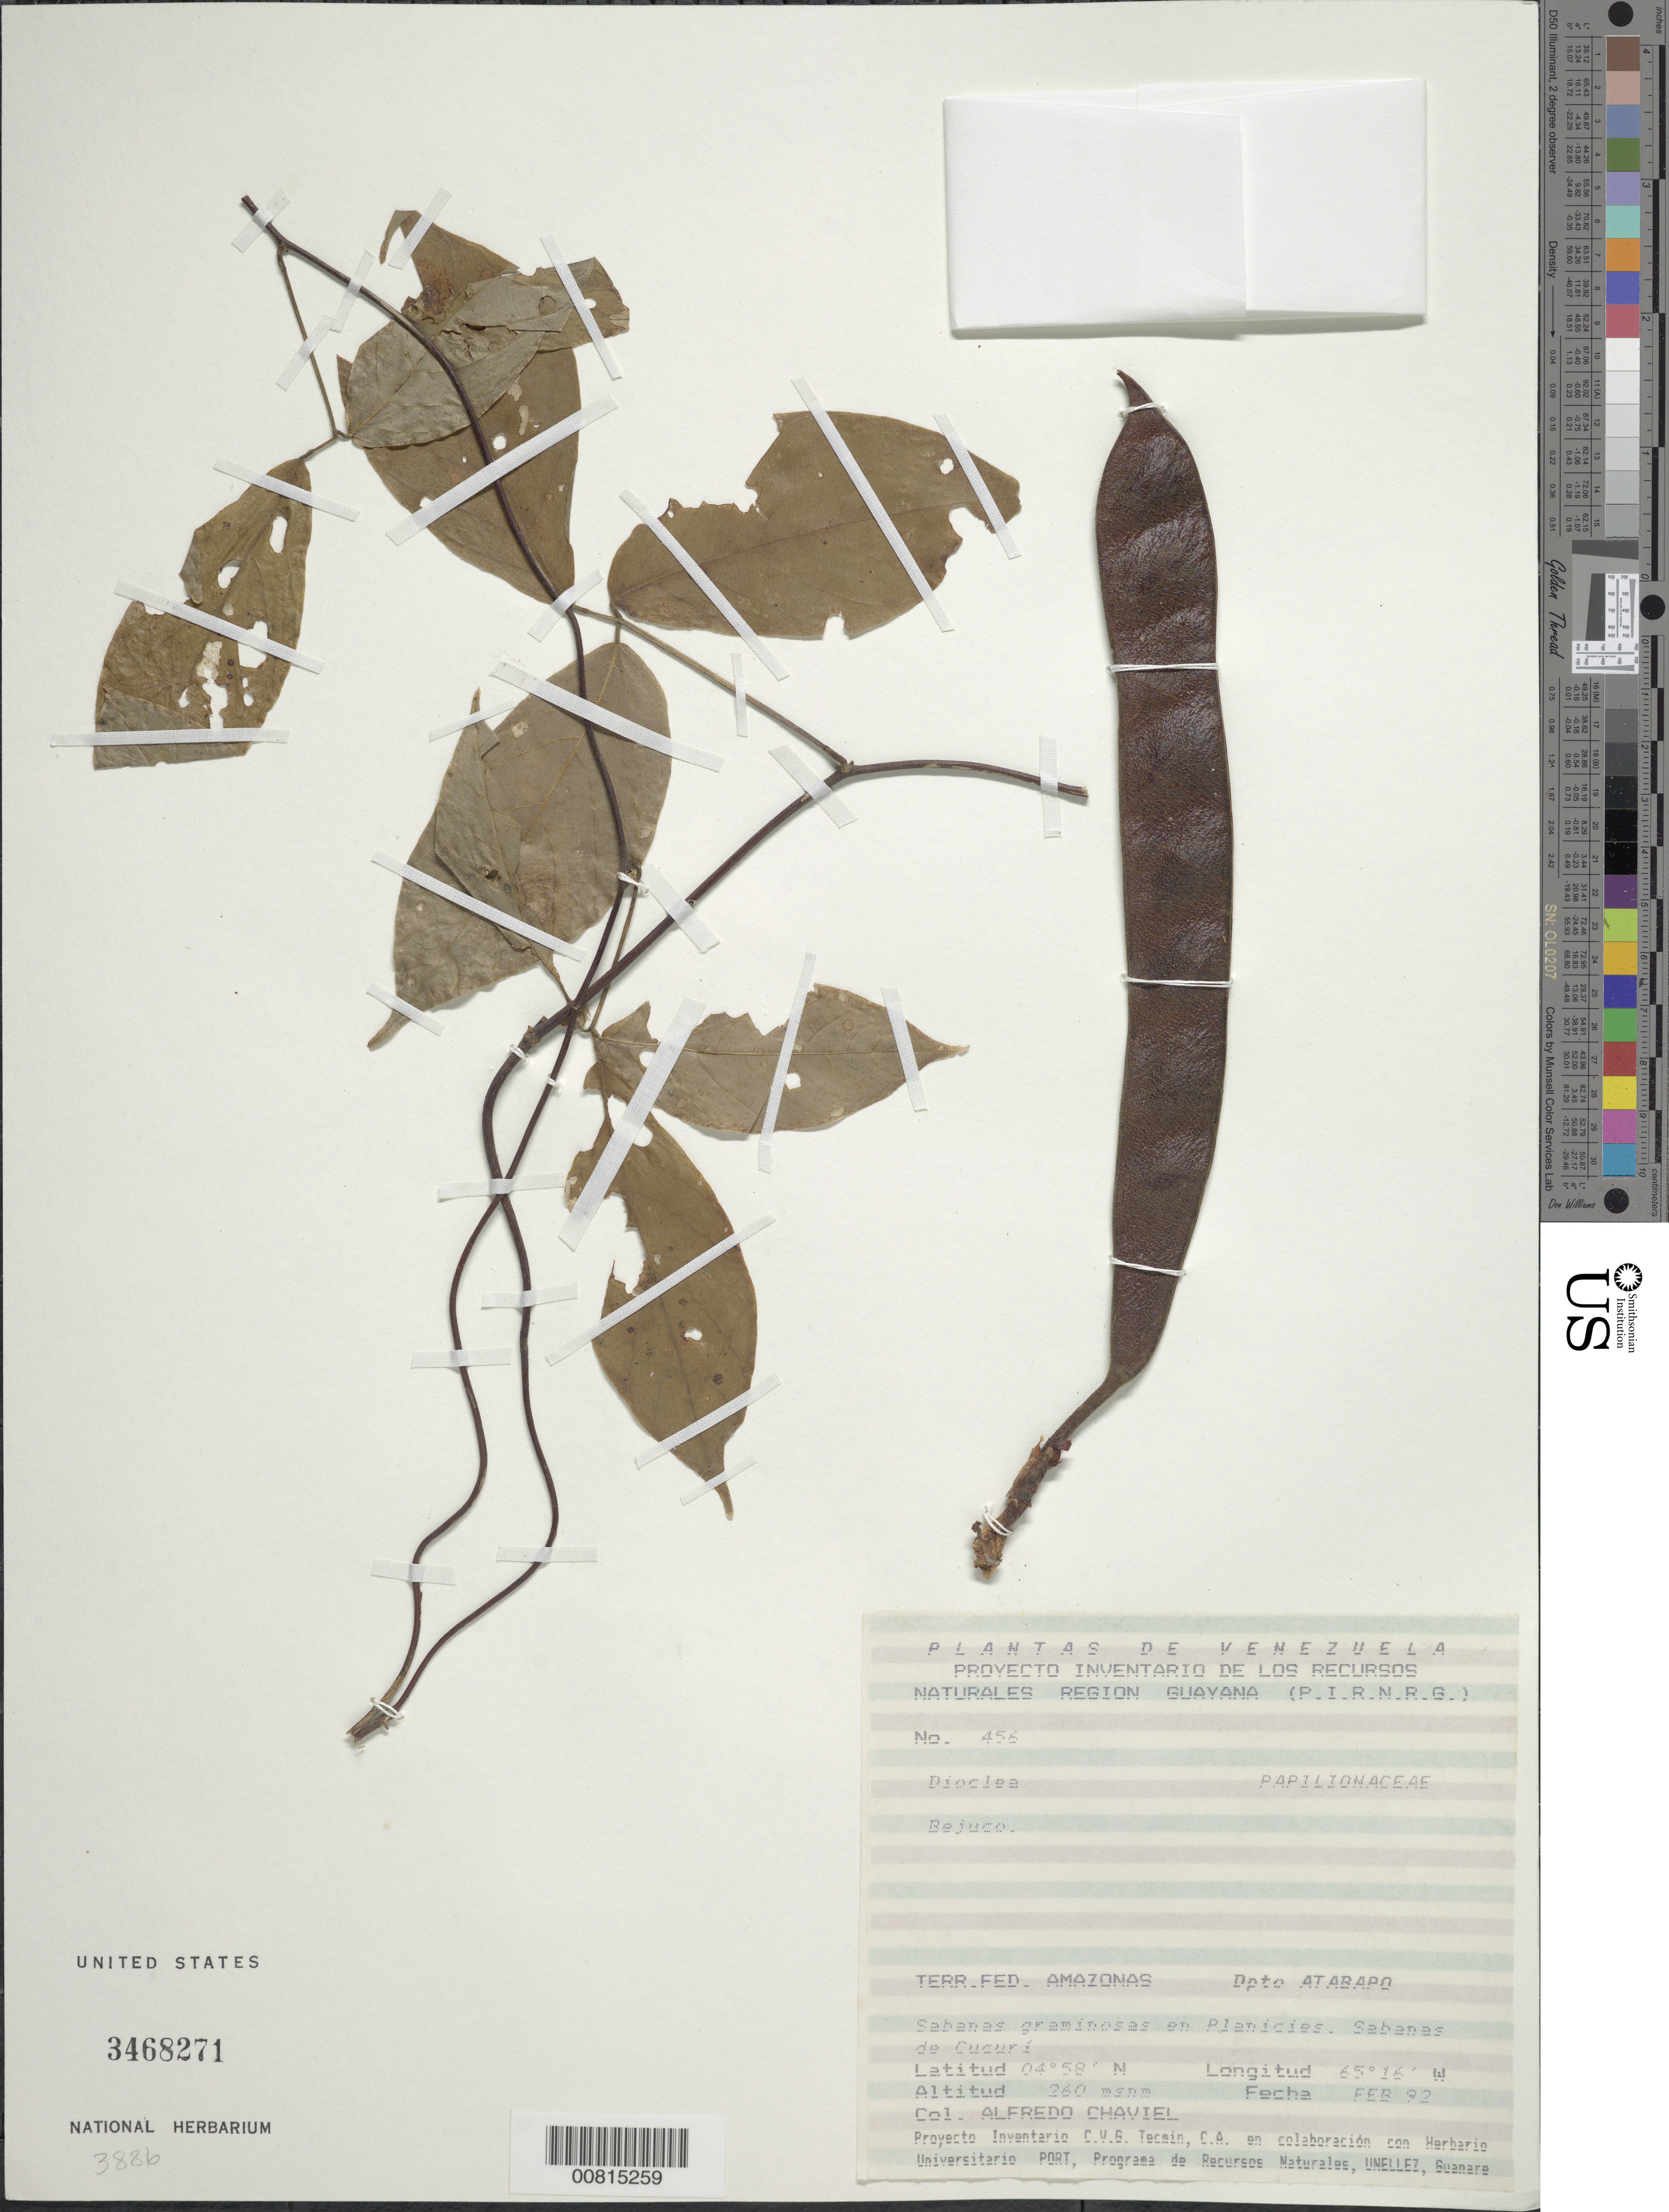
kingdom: Plantae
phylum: Tracheophyta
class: Magnoliopsida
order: Fabales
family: Fabaceae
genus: Dioclea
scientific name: Dioclea sp.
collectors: A. Chaviel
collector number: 456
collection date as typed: Feb-92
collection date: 1992-02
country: Venezuela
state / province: Amazonas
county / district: Atabapo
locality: Sabanas de Cucuri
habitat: Sabanas graminosas en planicies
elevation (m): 260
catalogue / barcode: US 3468271